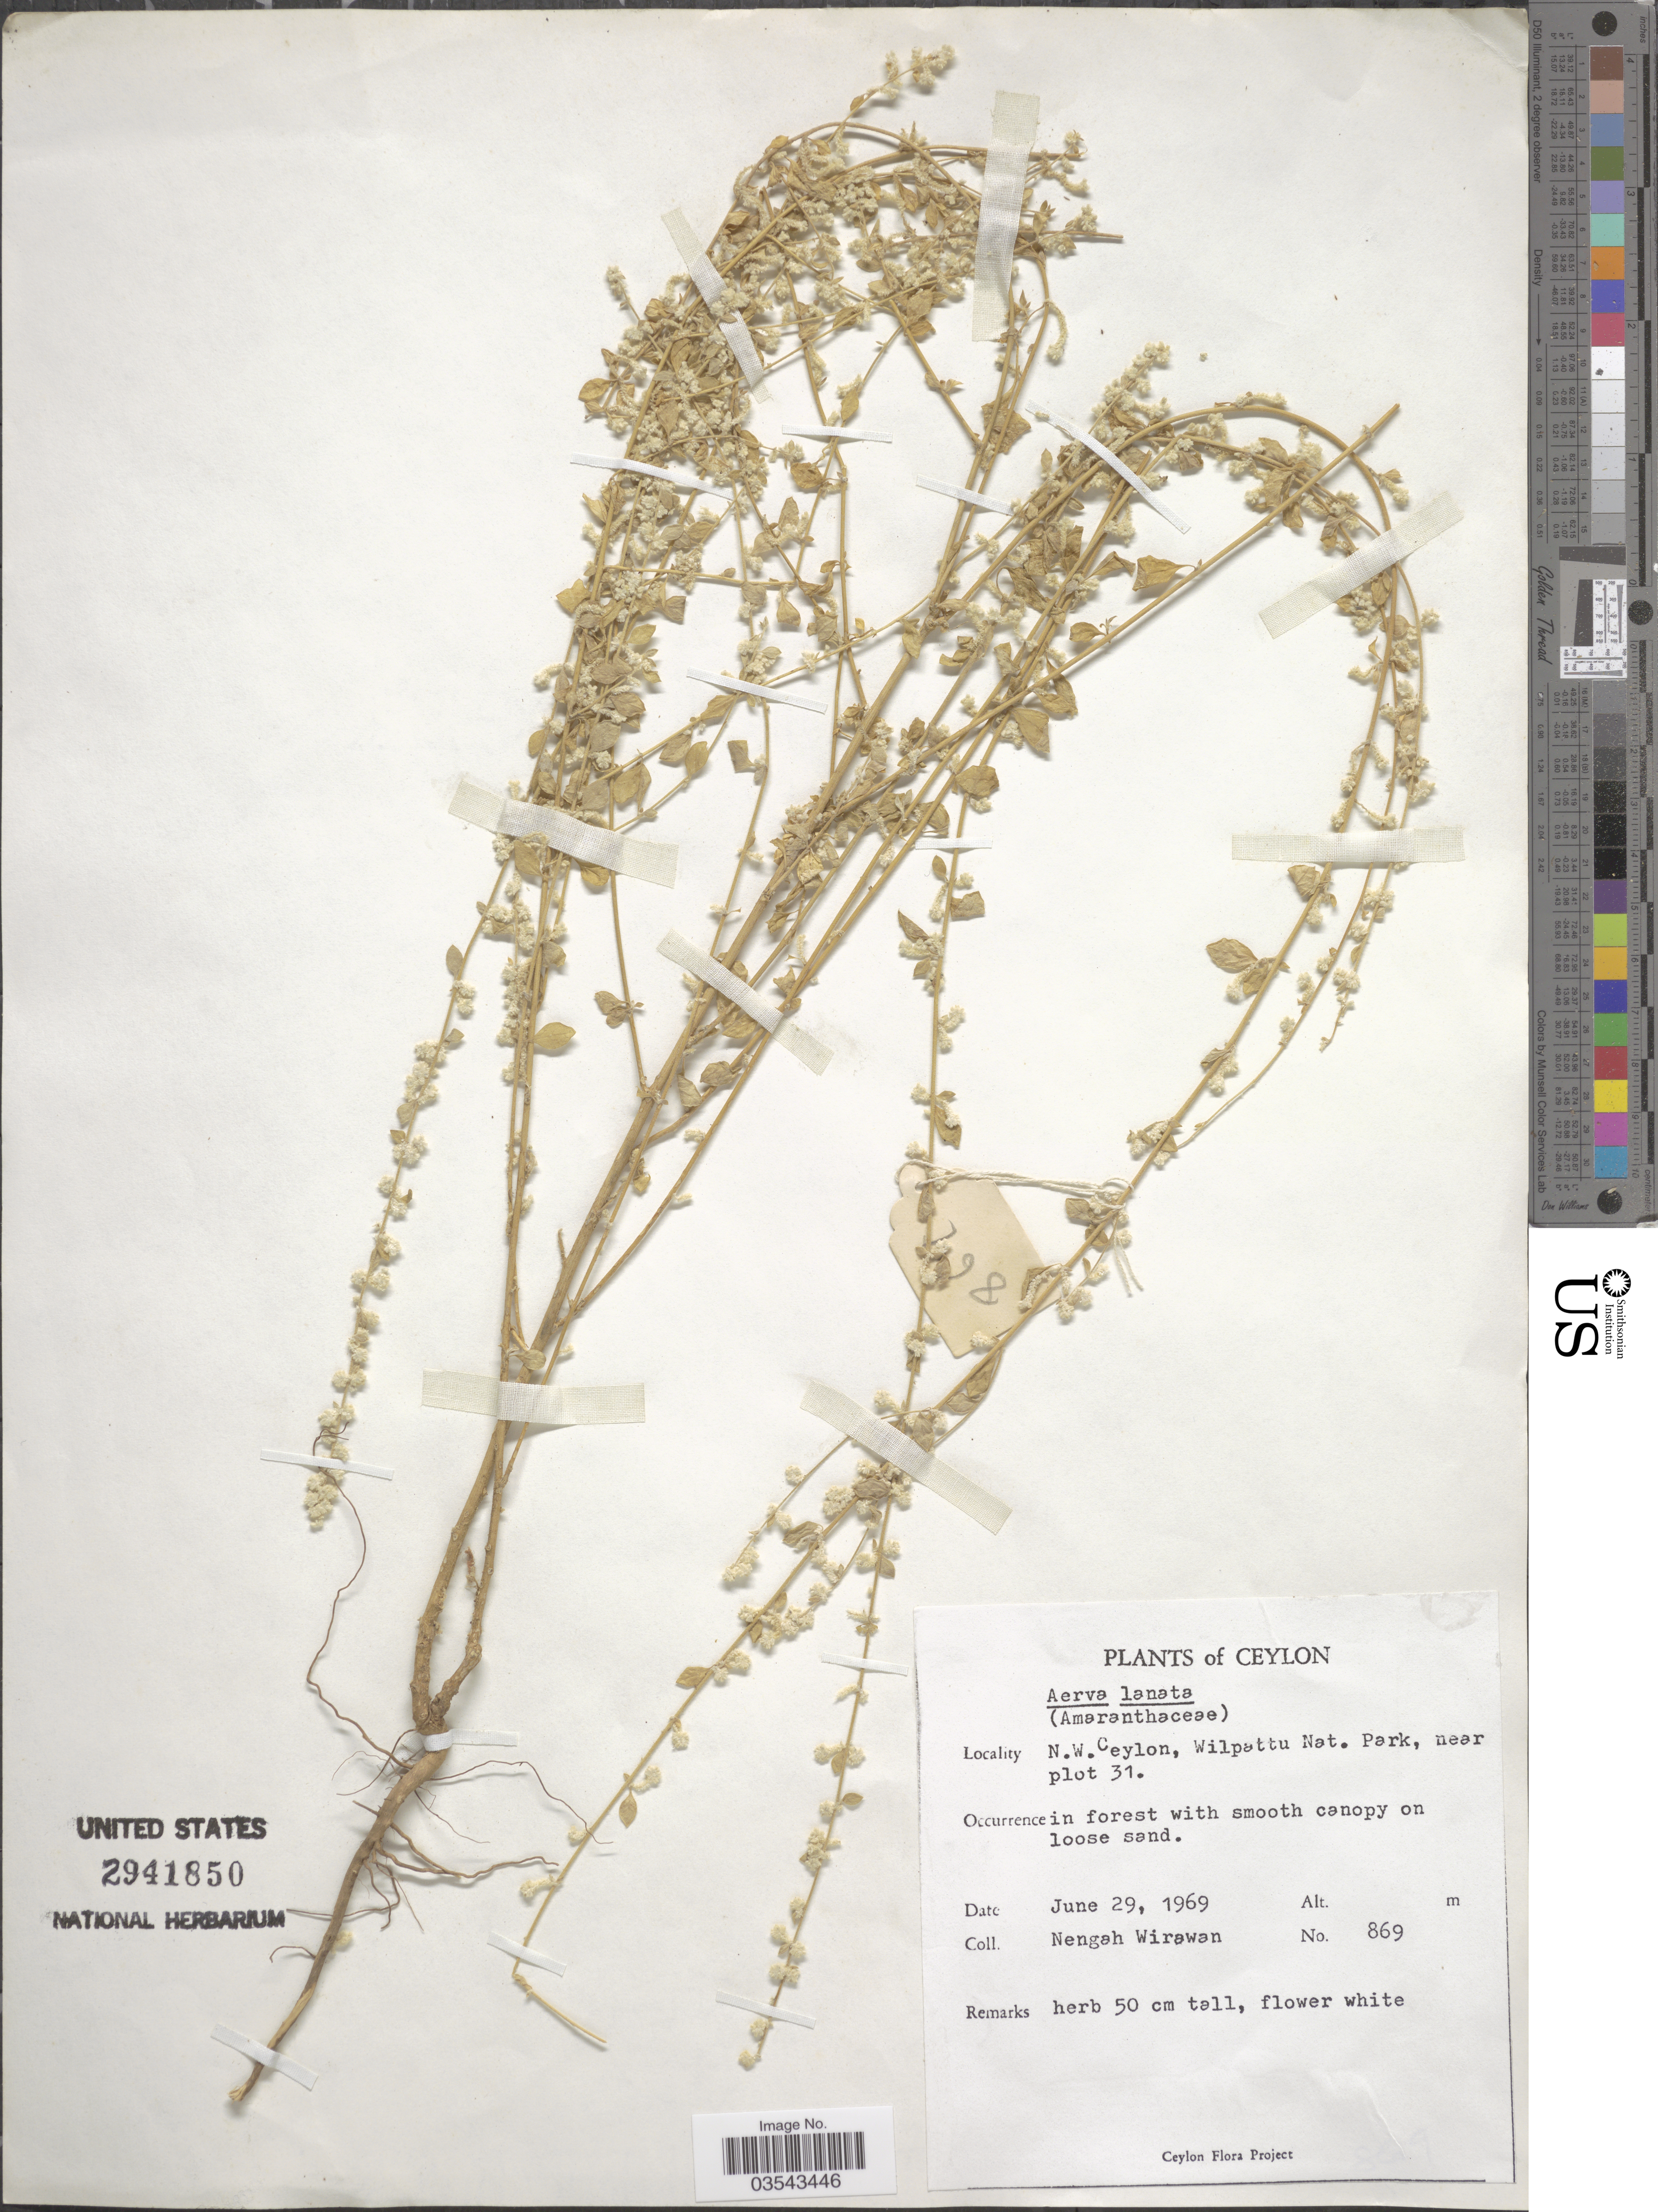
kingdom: Plantae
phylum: Tracheophyta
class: Magnoliopsida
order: Caryophyllales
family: Amaranthaceae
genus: Ouret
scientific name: Ouret lanata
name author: (L.) Kuntze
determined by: U.S. National Herbarium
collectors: N. Wirawan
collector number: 869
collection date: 1969-06-29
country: Sri Lanka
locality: Ceylon. N.W. Ceylon, Wilpattu Nat. Park, near plot 31.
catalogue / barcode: US 2941850